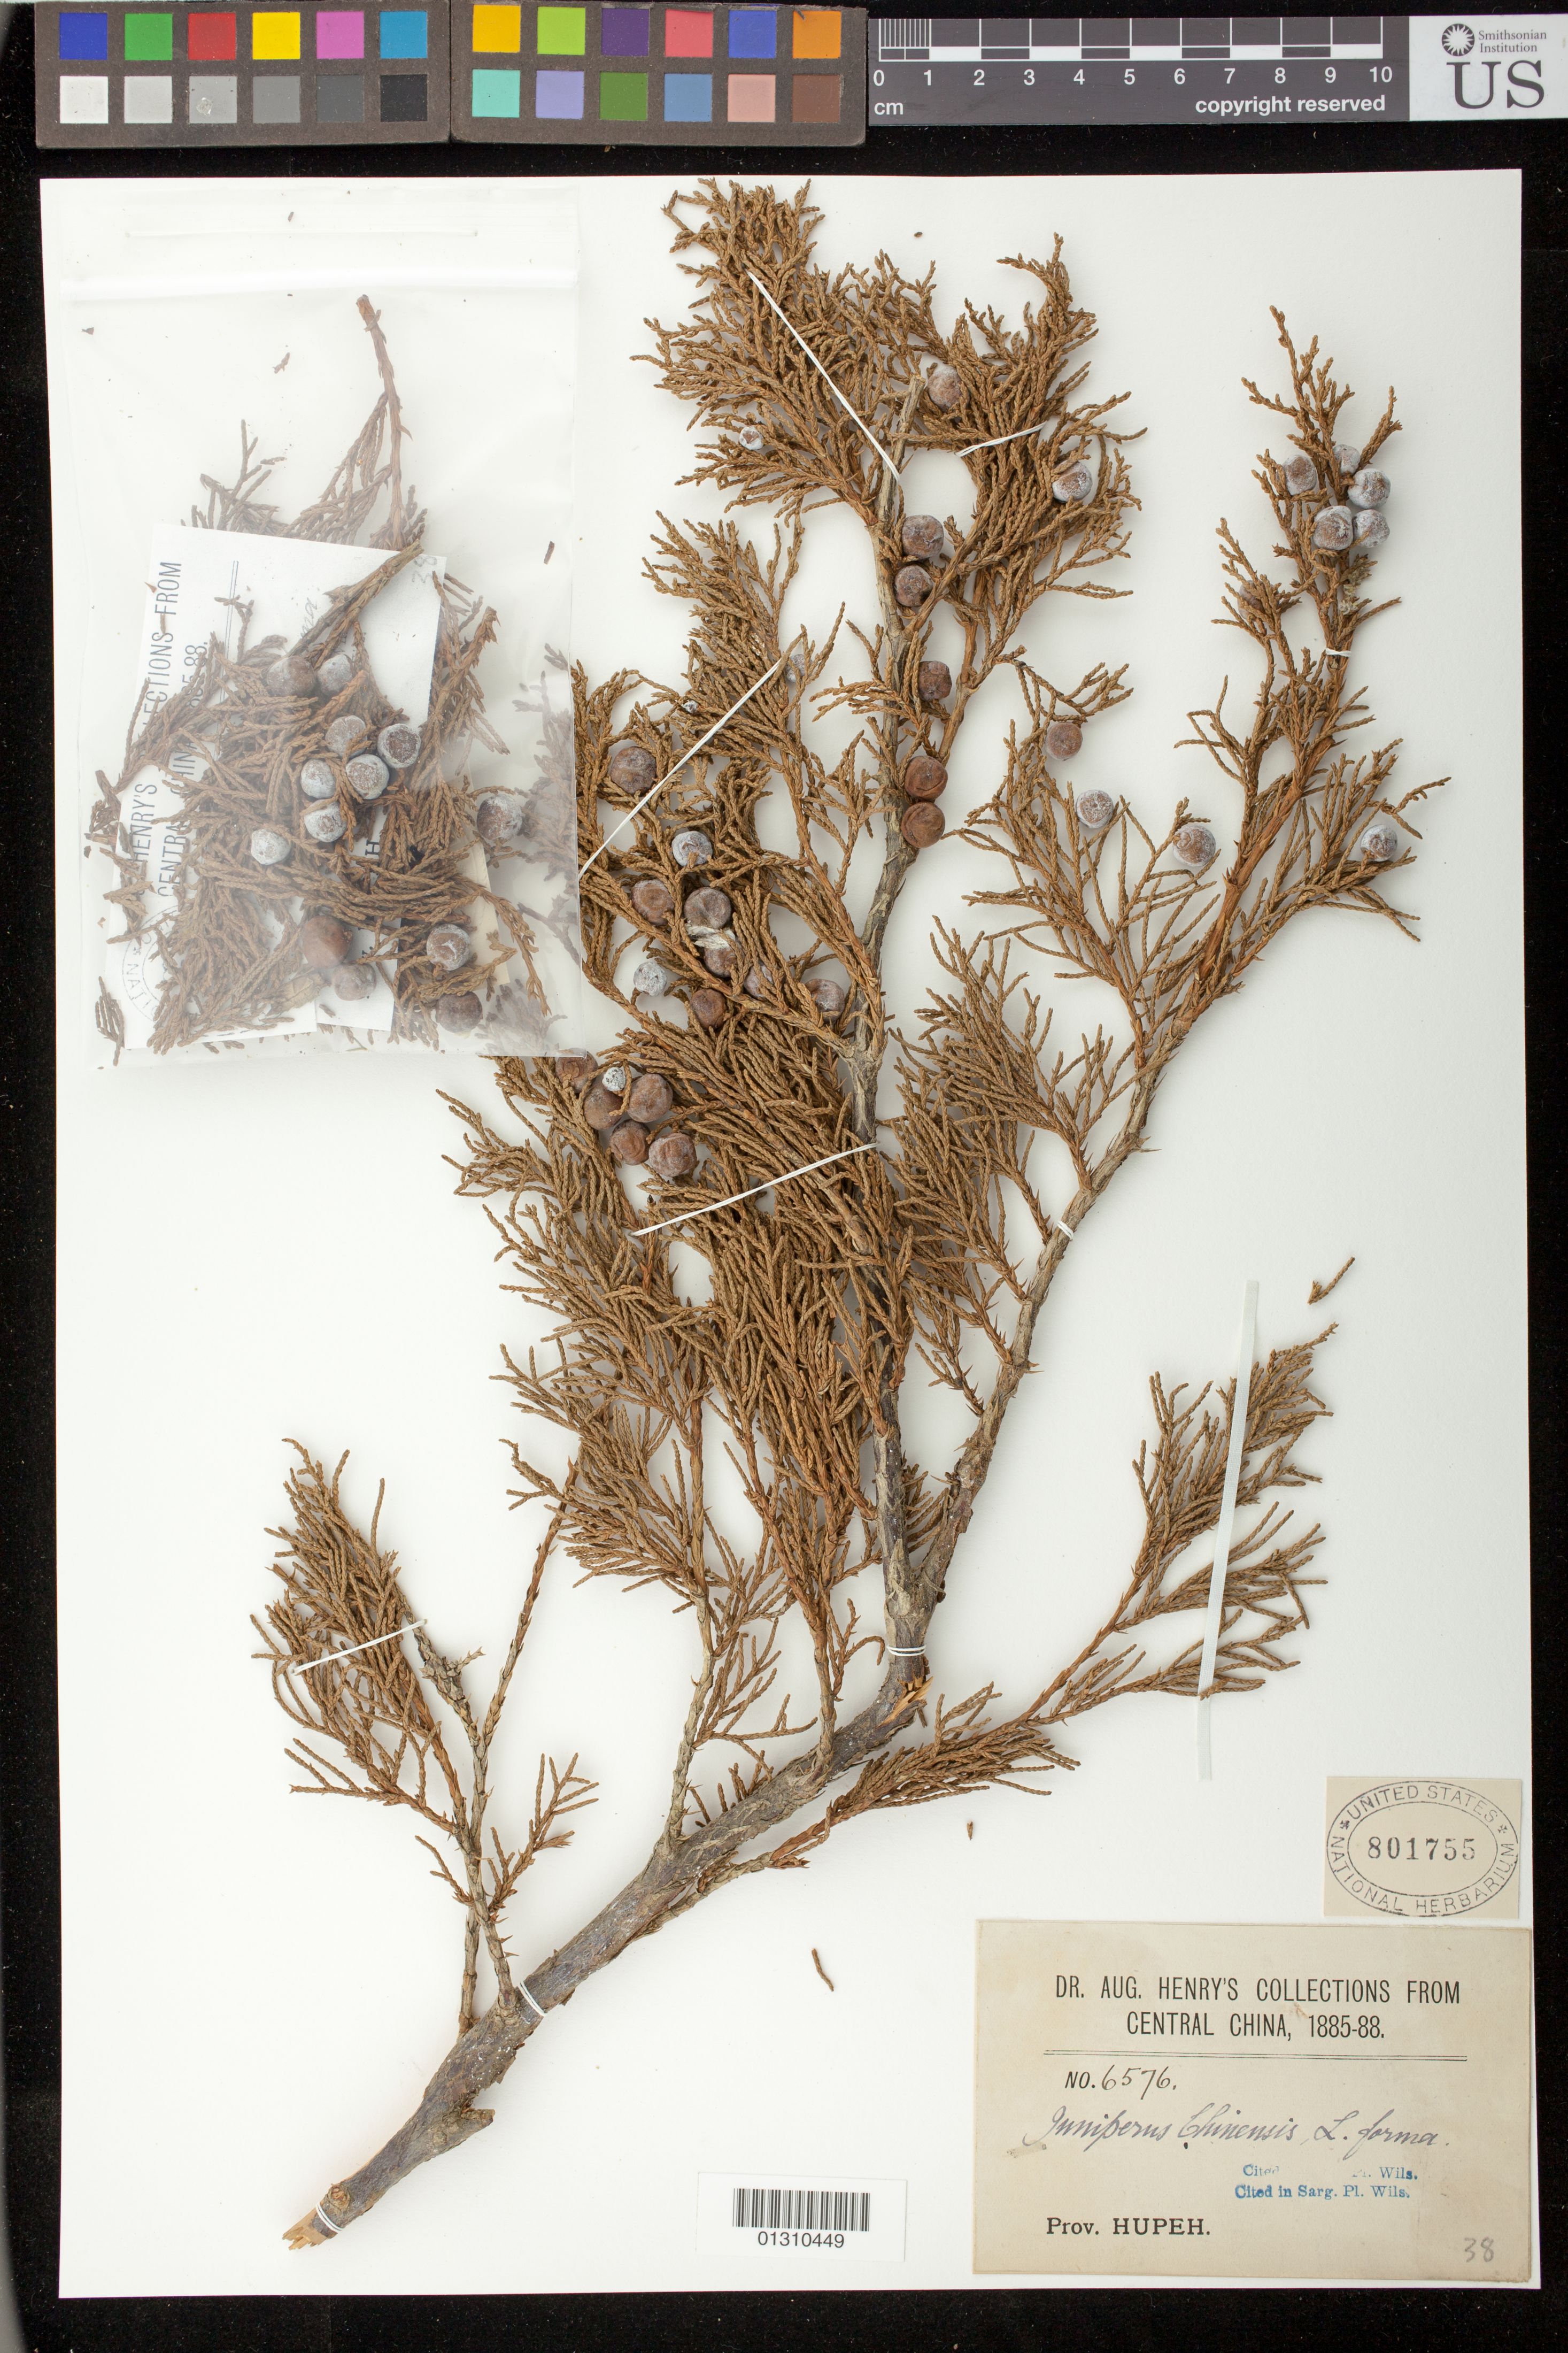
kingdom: Plantae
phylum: Tracheophyta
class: Pinopsida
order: Pinales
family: Cupressaceae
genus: Juniperus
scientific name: Juniperus chinensis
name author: L.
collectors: A. Henry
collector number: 6576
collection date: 1885/1888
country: China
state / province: Hubei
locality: Central China, Prov. Hupeh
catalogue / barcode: US 801755